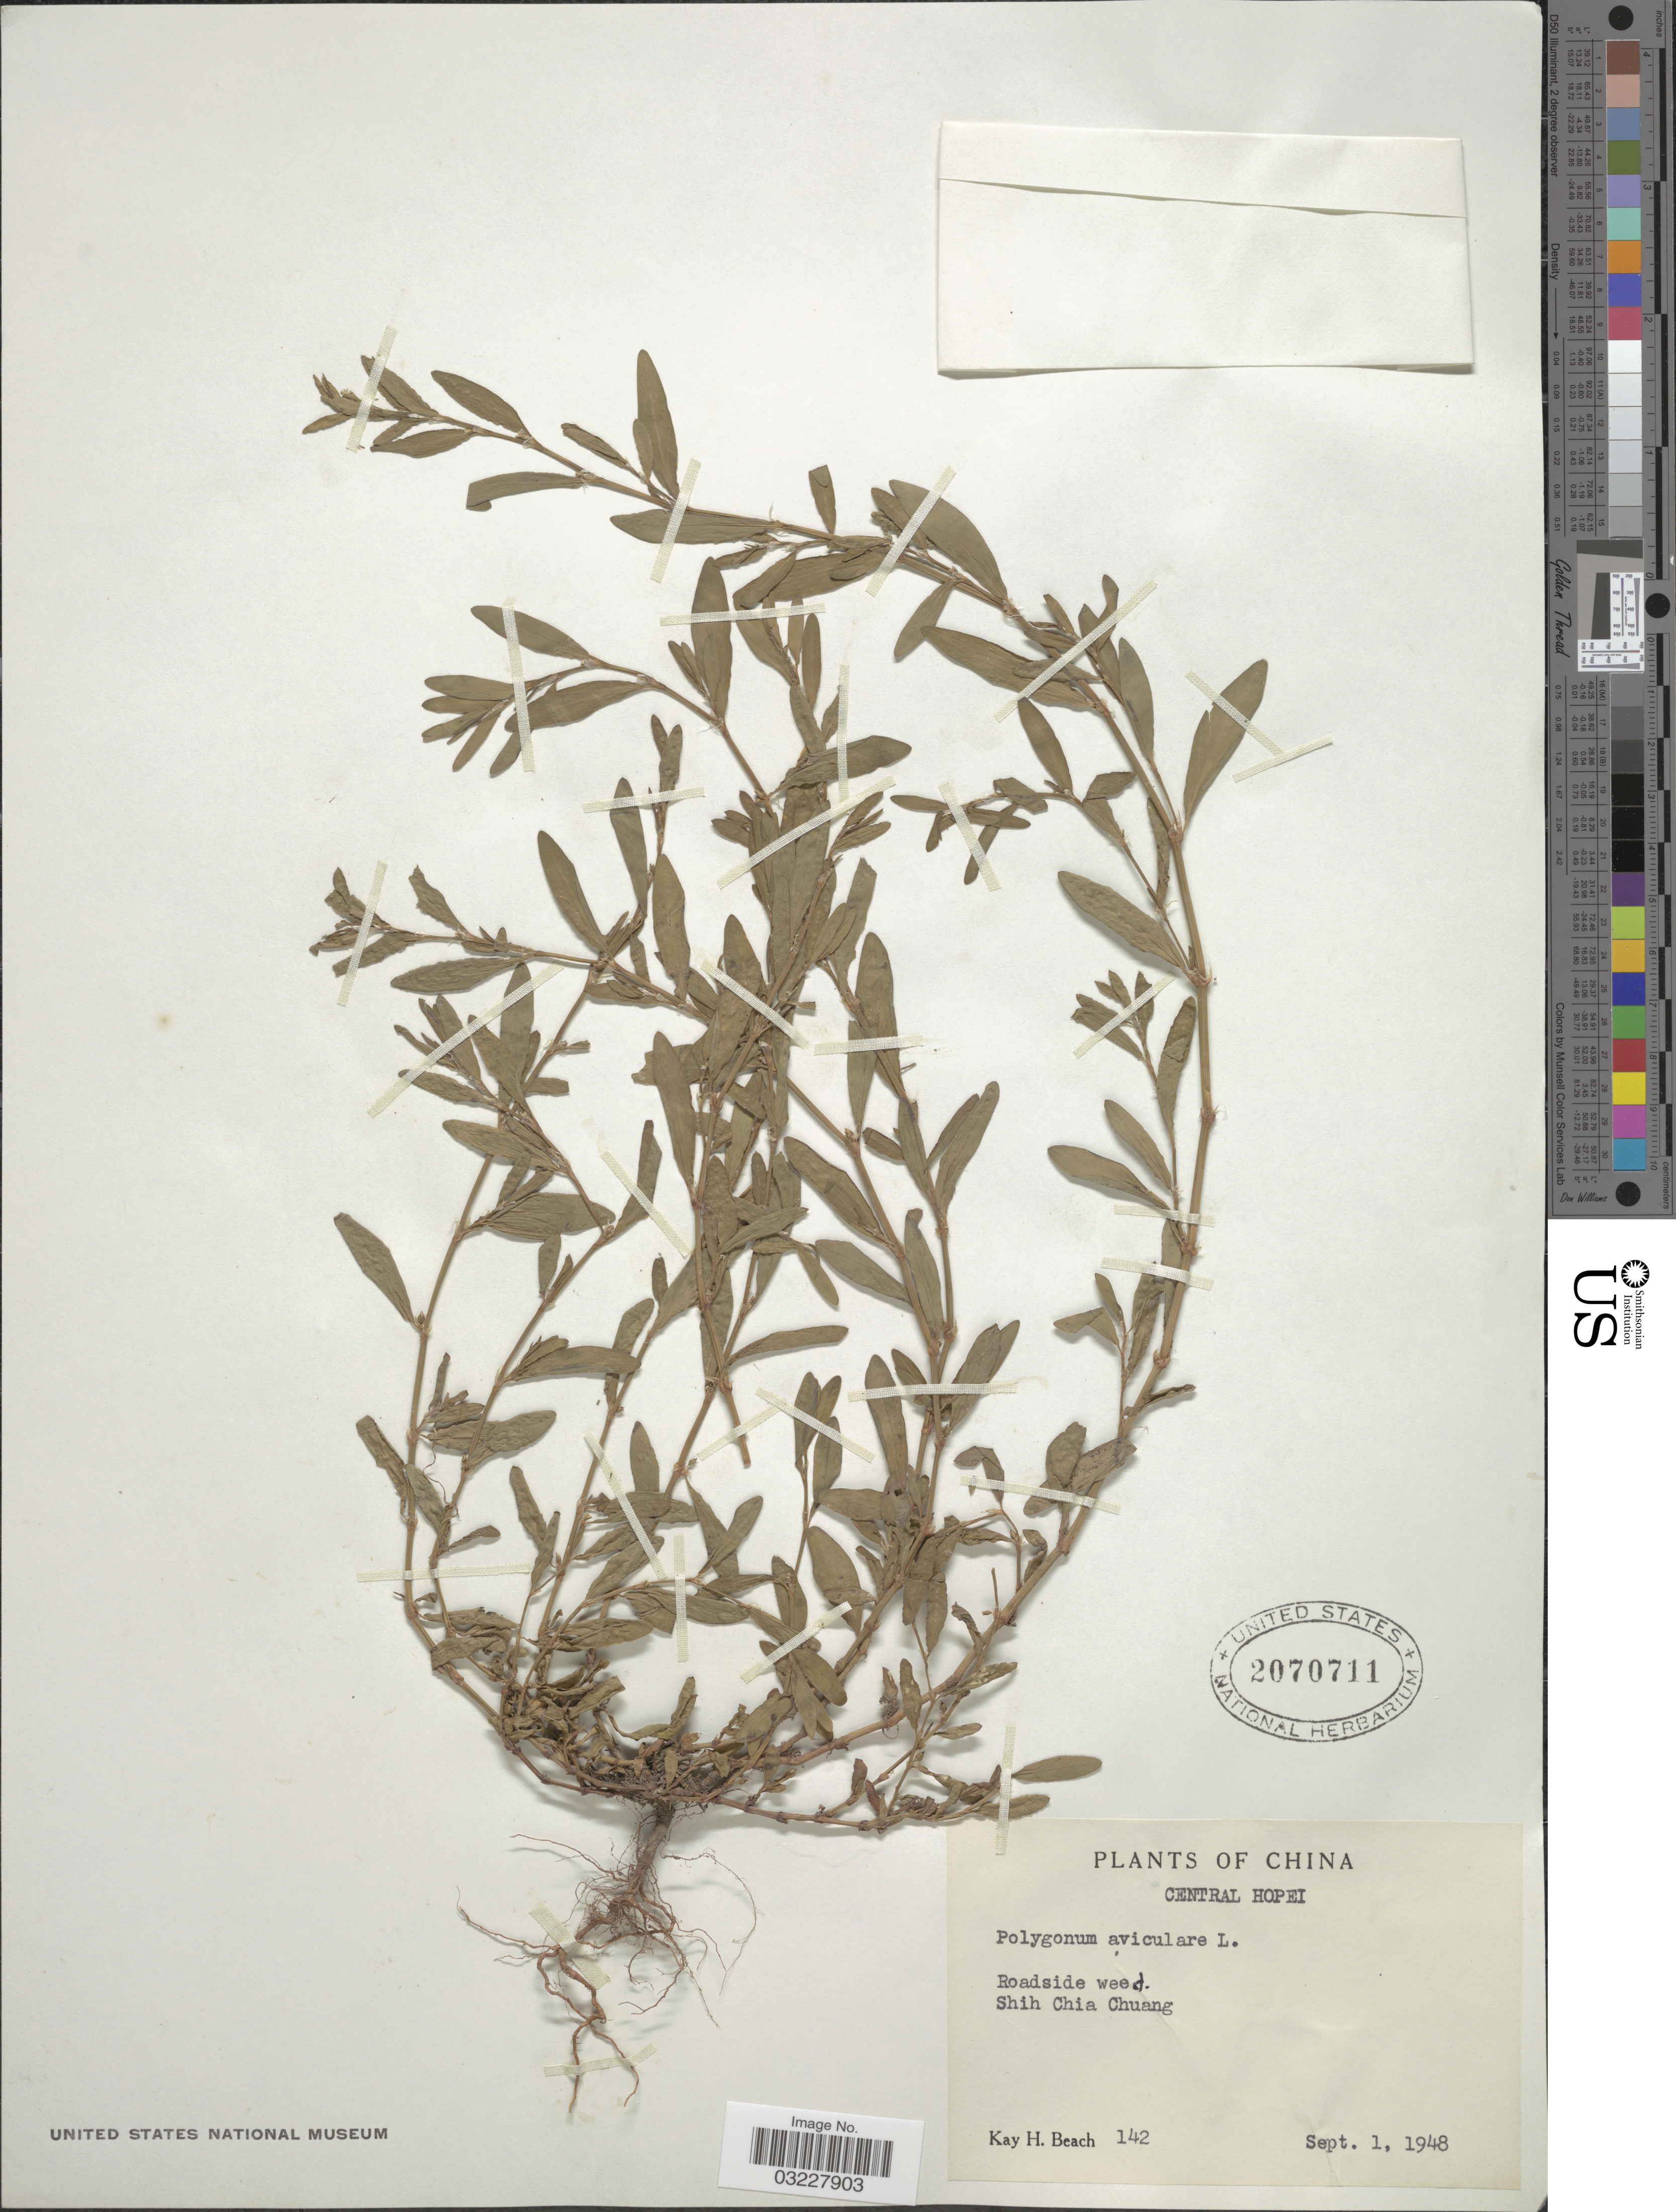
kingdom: Plantae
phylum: Tracheophyta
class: Magnoliopsida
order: Caryophyllales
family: Polygonaceae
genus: Polygonum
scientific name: Polygonum aviculare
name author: L.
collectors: K. H. Beach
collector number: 142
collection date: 1948-09-01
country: China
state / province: Hebei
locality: Central Hopei. Shih Chia Chuang.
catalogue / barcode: US 2070711